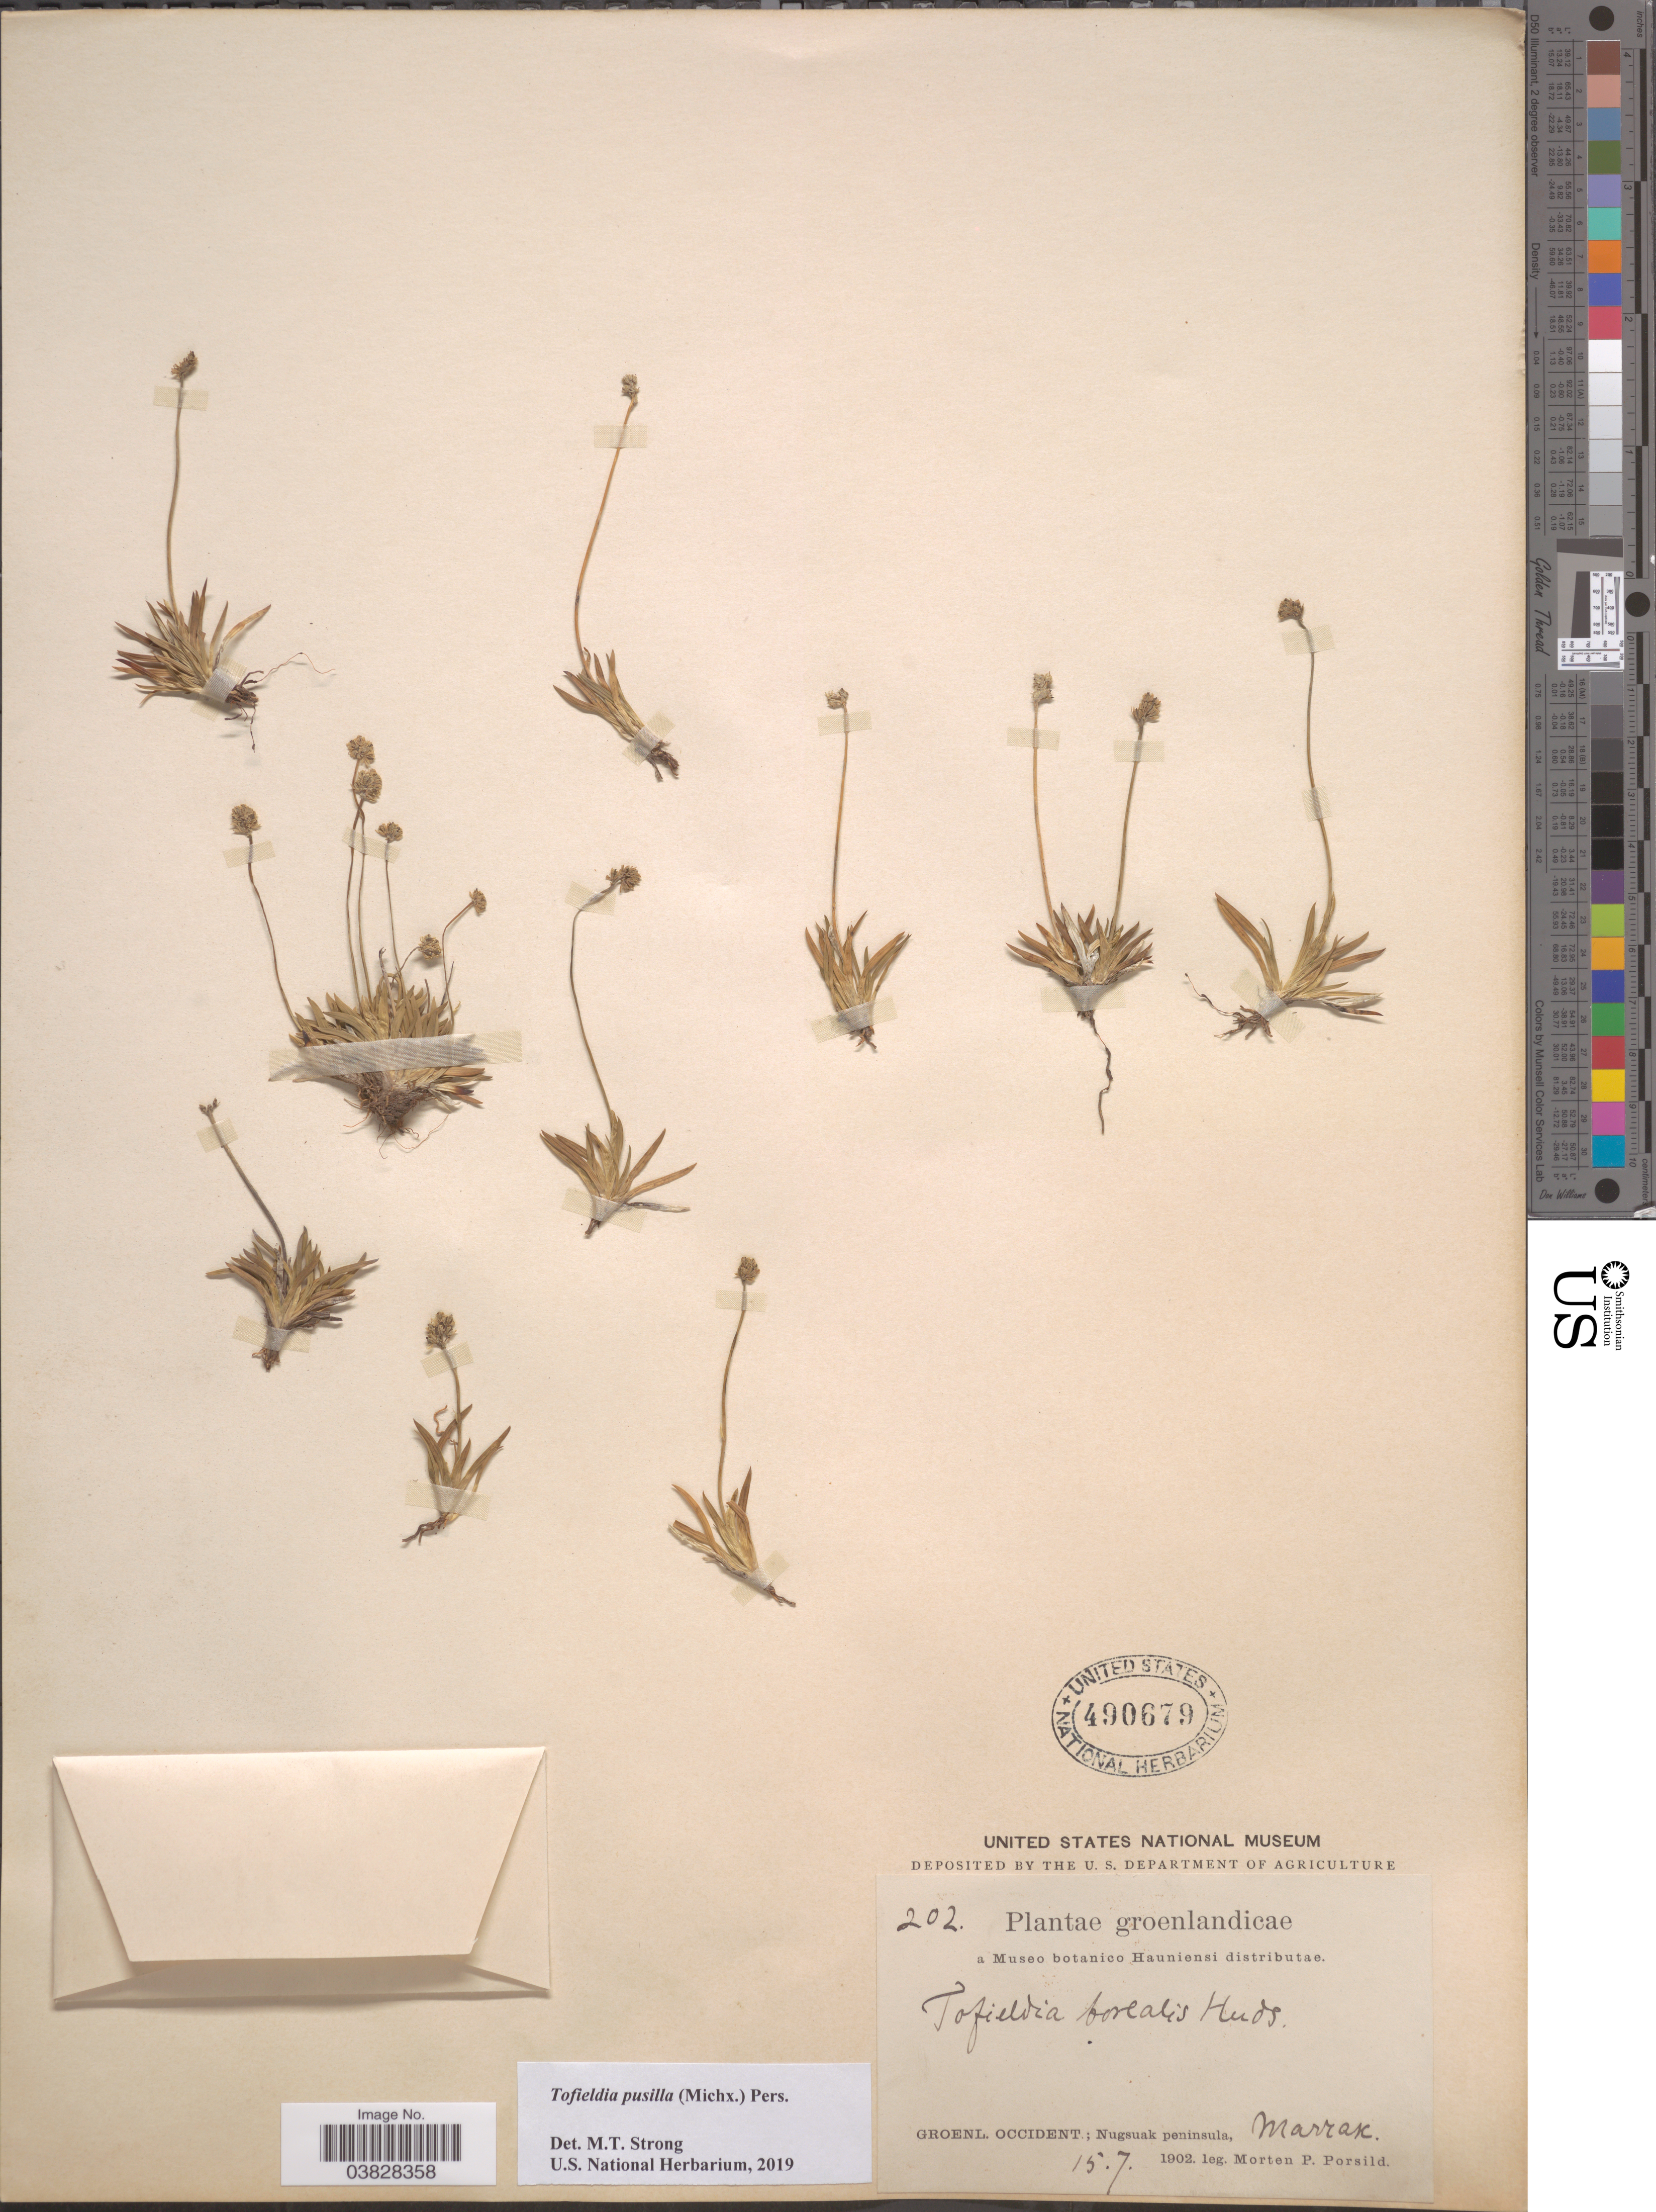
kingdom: Plantae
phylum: Tracheophyta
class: Liliopsida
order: Alismatales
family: Tofieldiaceae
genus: Tofieldia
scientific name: Tofieldia pusilla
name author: (Michx.) Pers.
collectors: M. P. Porsild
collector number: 202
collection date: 1902-07-15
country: Greenland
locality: Groenlandicae. Groenl. Occident.; Nugsuak peninsula, Marrak.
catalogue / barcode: US 490679